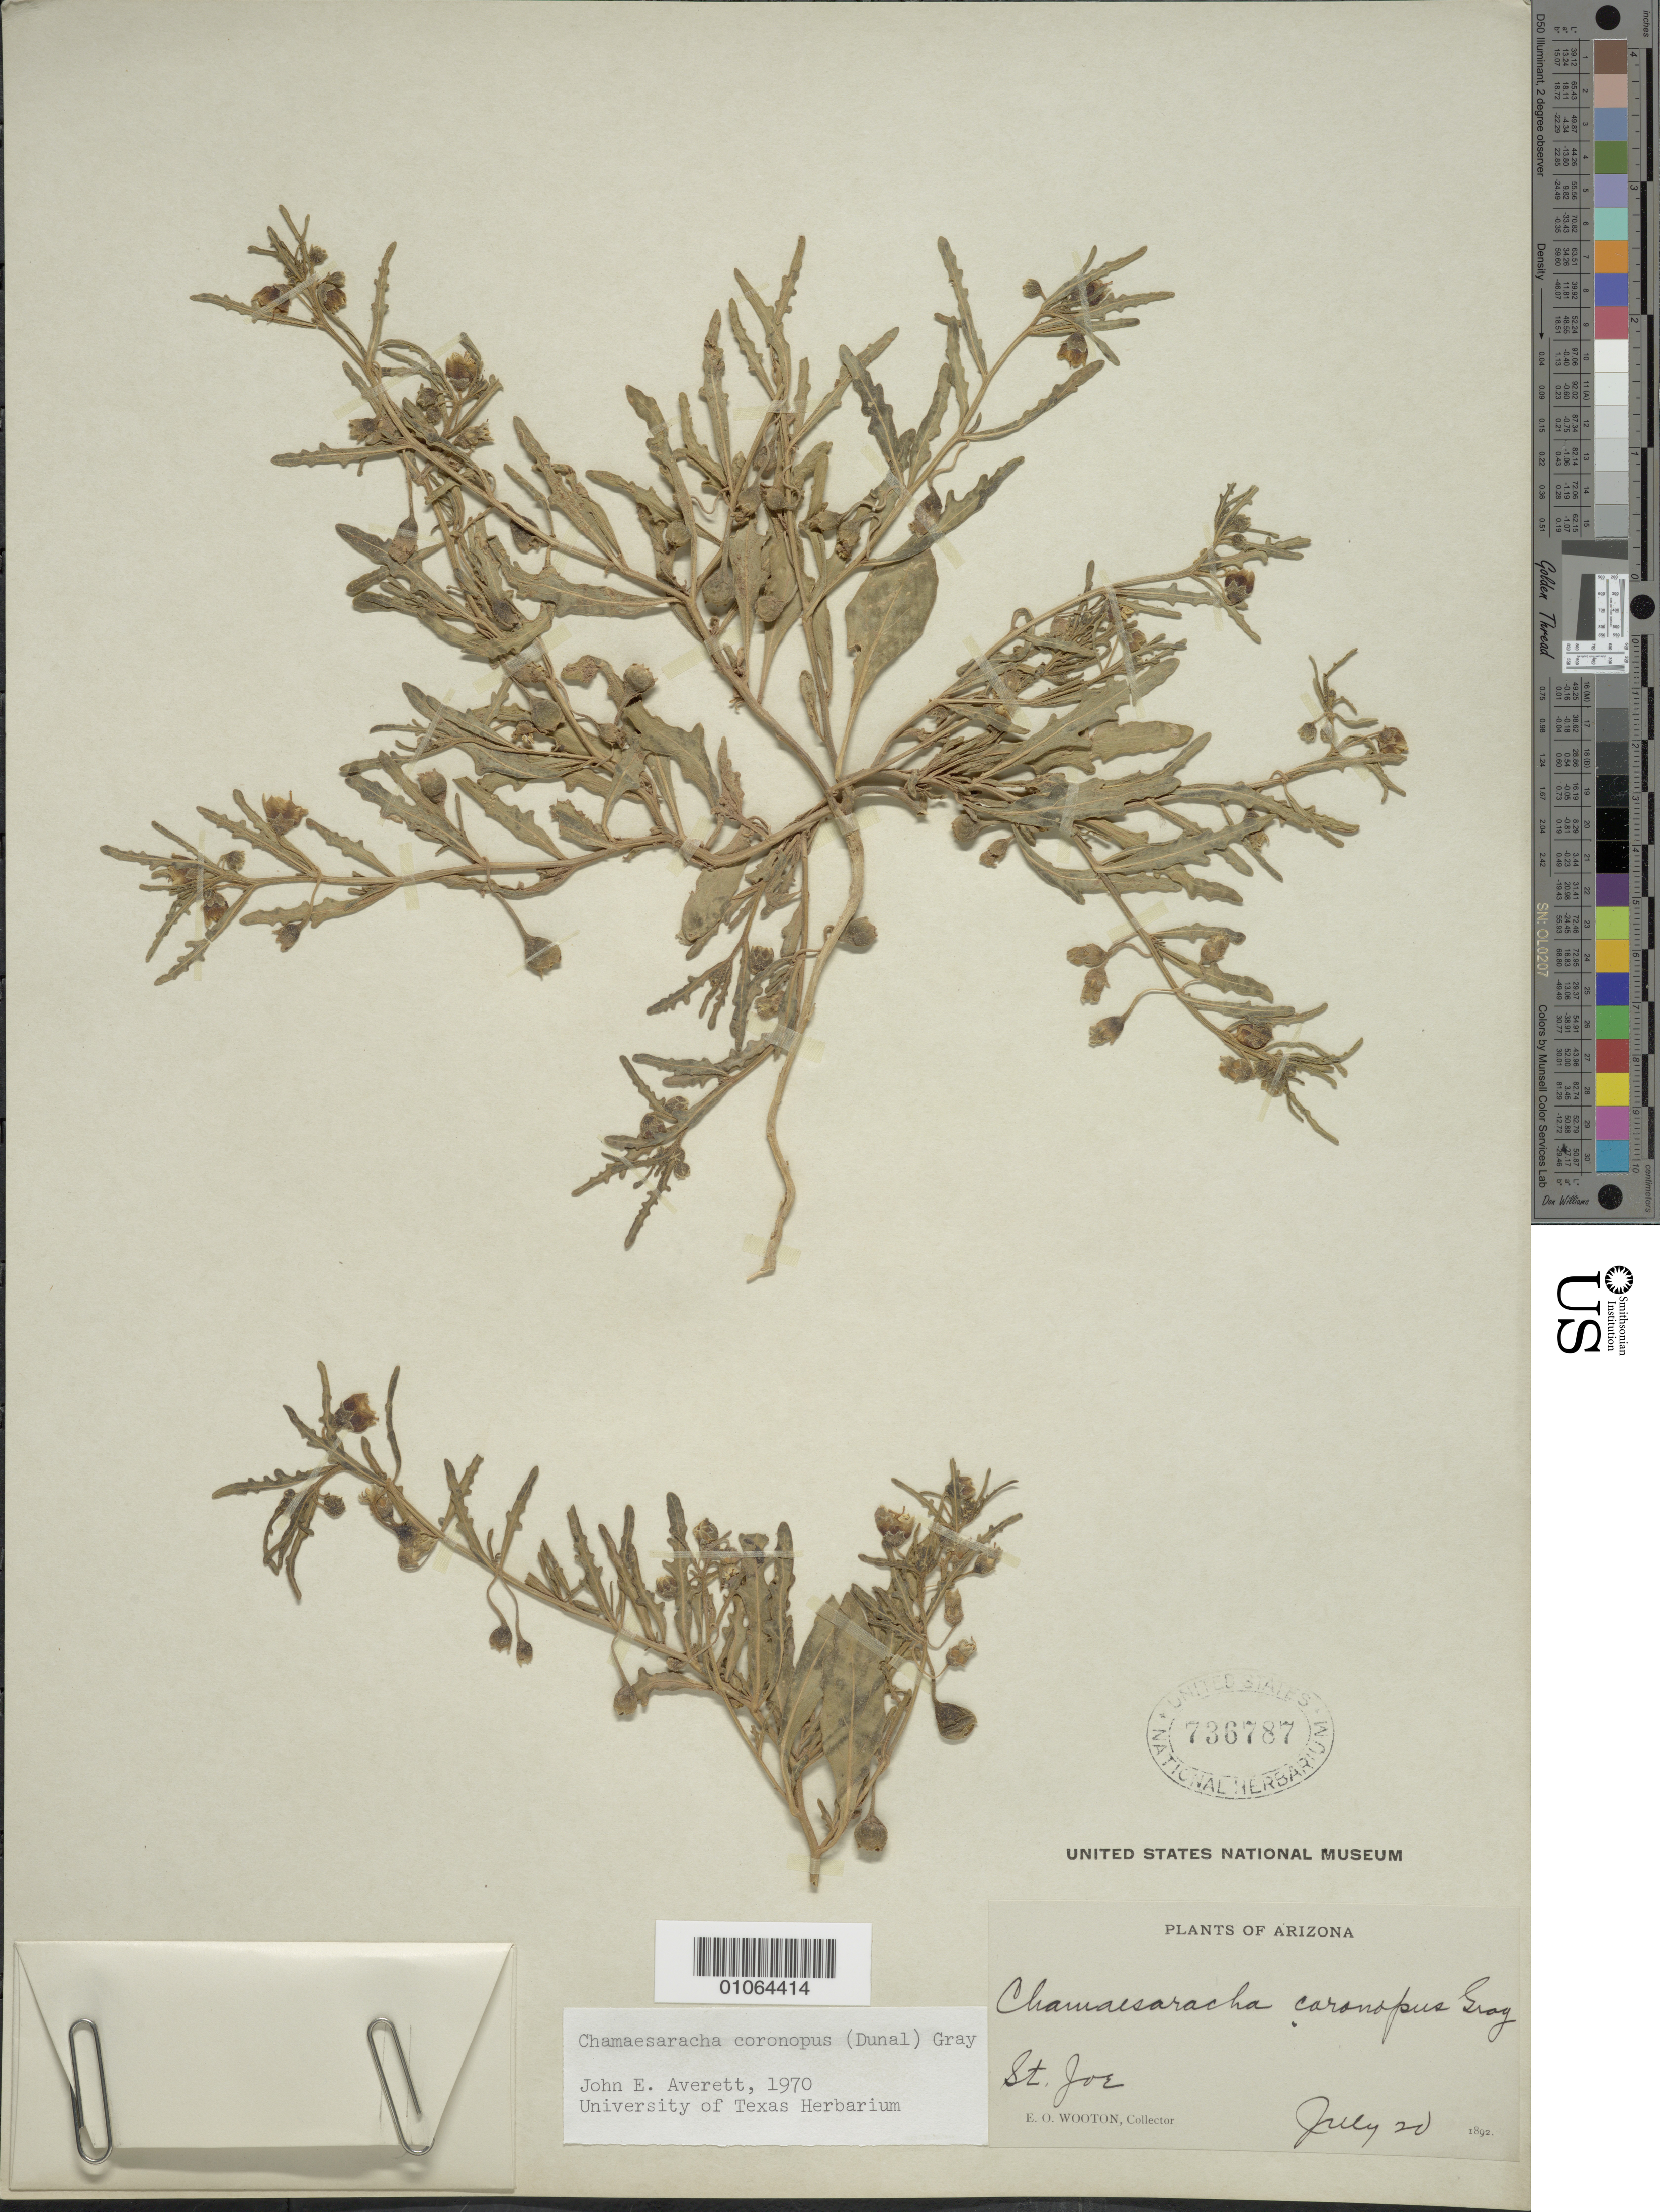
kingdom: Plantae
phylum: Tracheophyta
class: Magnoliopsida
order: Solanales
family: Solanaceae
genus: Chamaesaracha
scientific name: Chamaesaracha coronopus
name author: (Dunal) A. Gray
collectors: E. O. Wooton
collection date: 1892-07-20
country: United States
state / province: Arizona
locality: St. Joe.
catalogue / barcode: US 736787